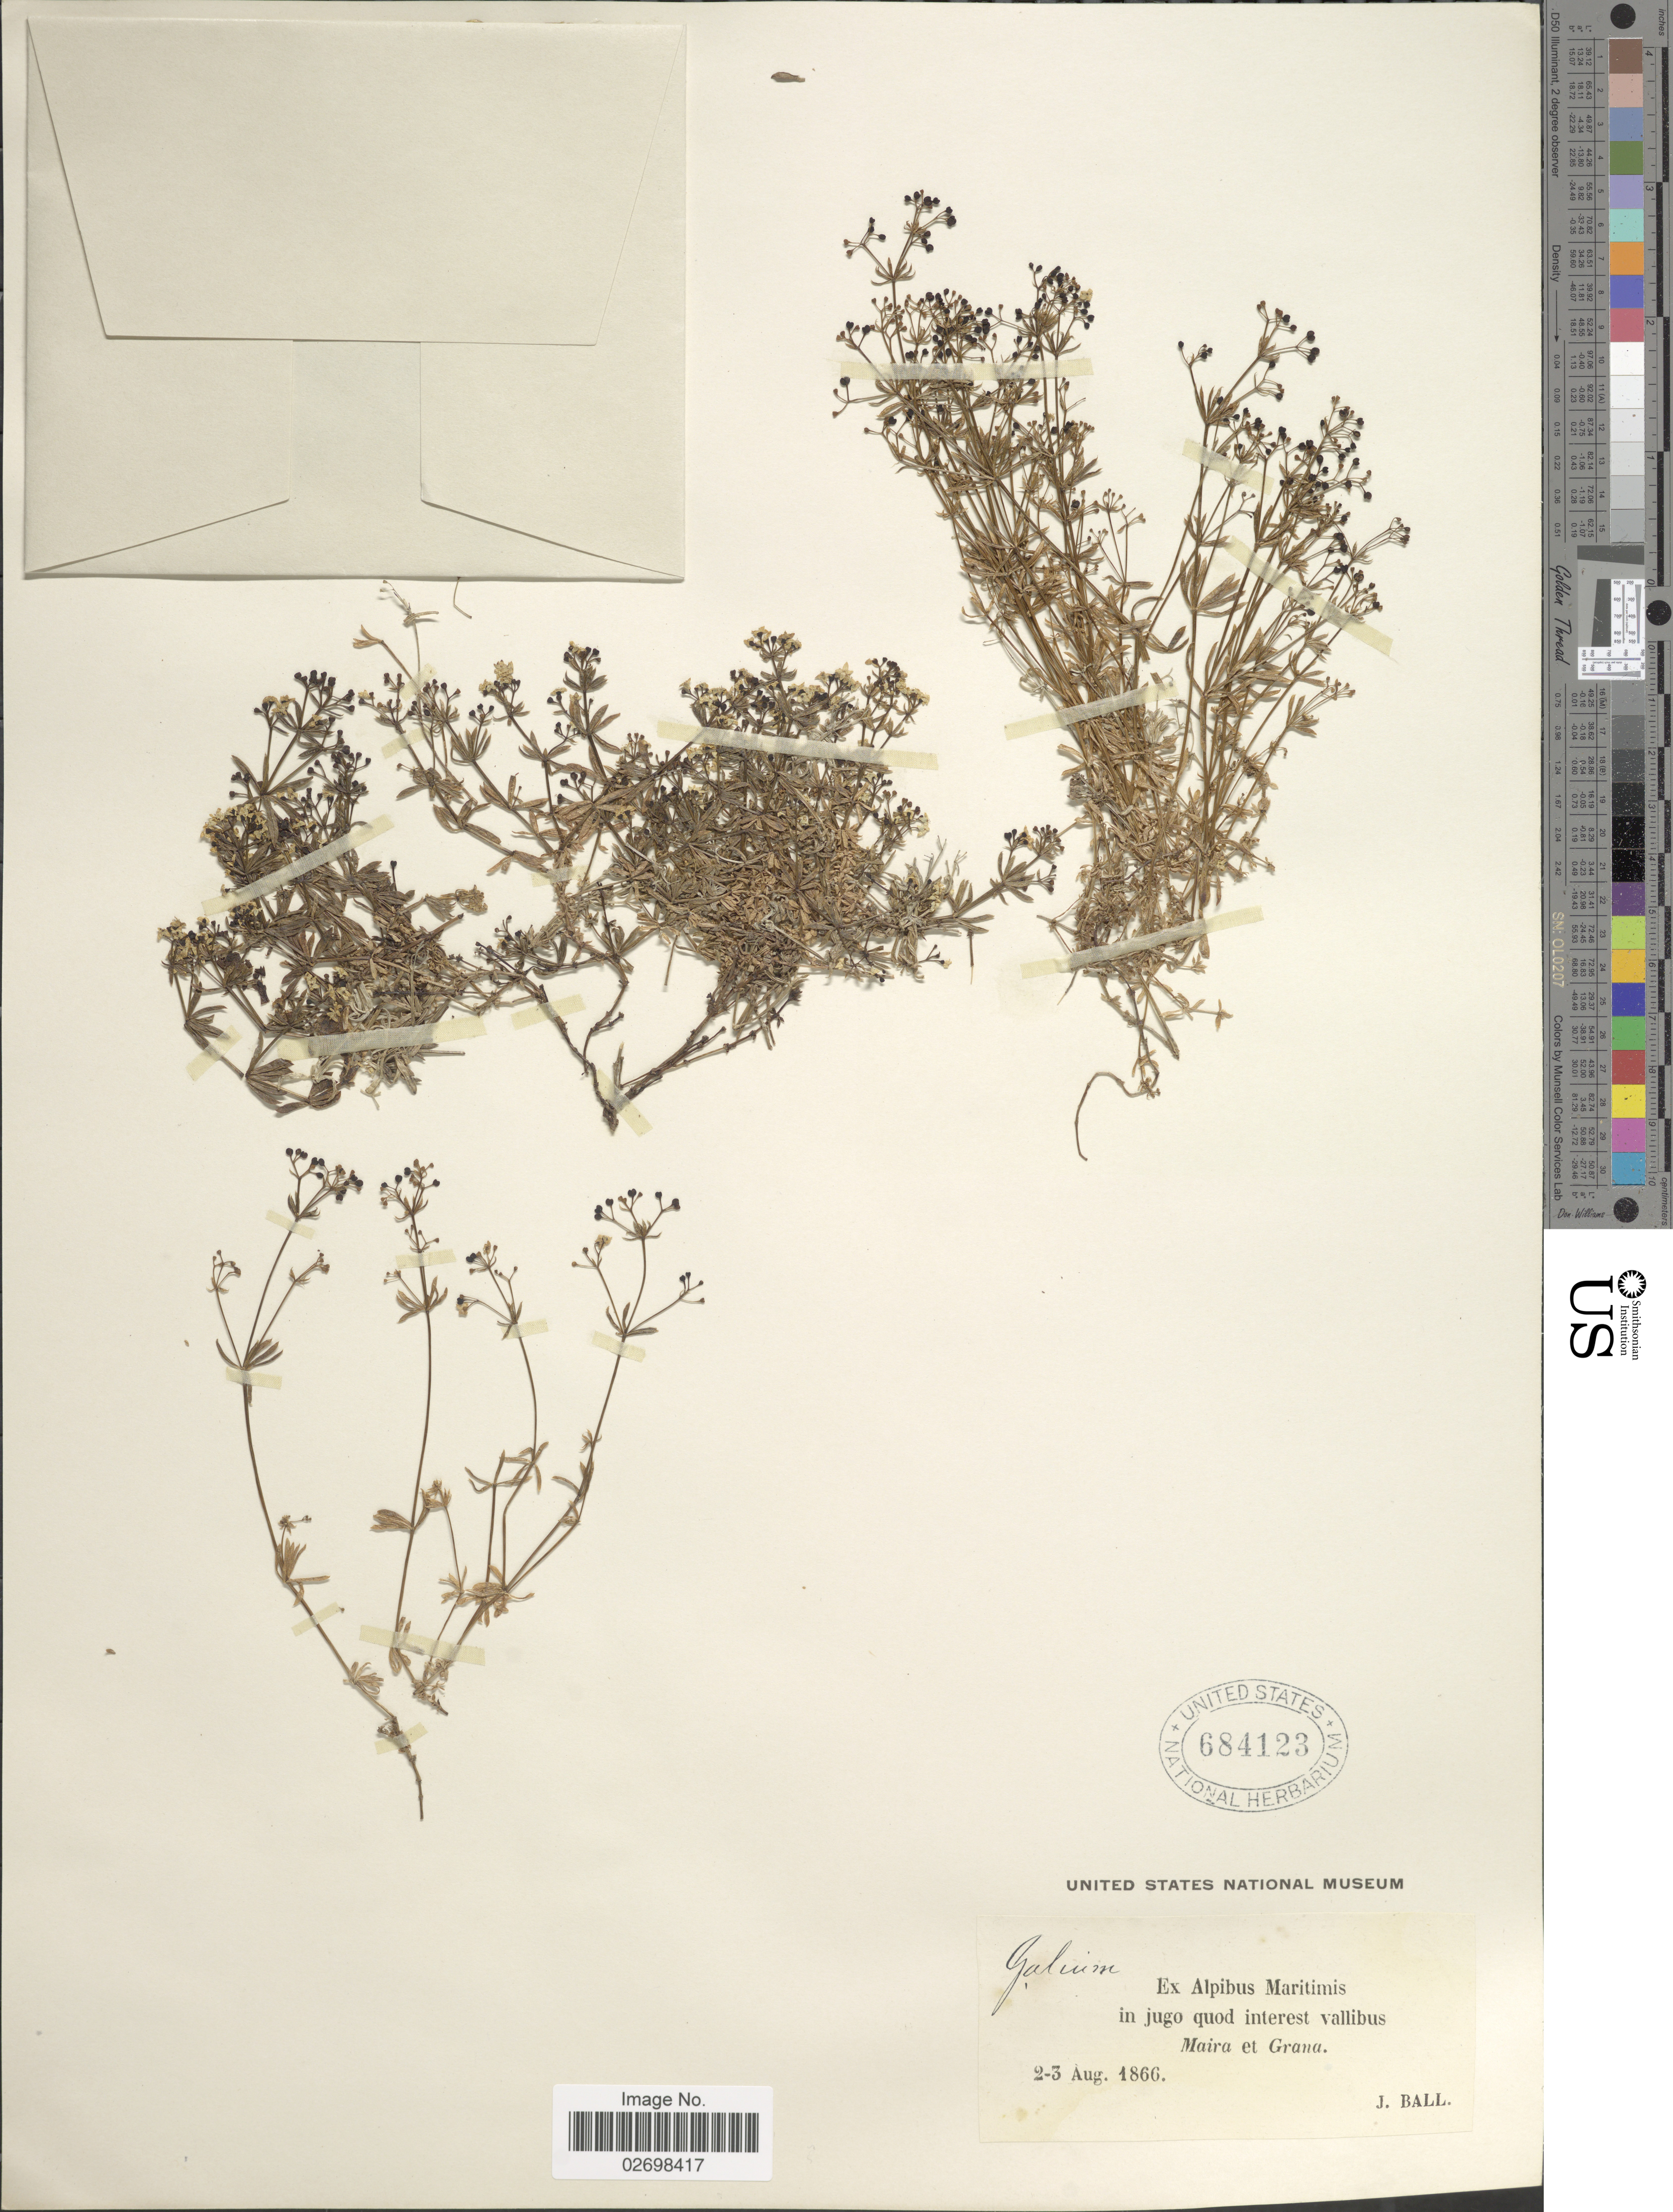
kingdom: Plantae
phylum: Tracheophyta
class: Magnoliopsida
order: Gentianales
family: Rubiaceae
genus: Galium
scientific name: Galium sp.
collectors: J. Ball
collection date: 1866-08-02/1866-08-03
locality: Alpibus Maritimis in jugo quod interest vallibus Maira et Grana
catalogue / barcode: US 684123